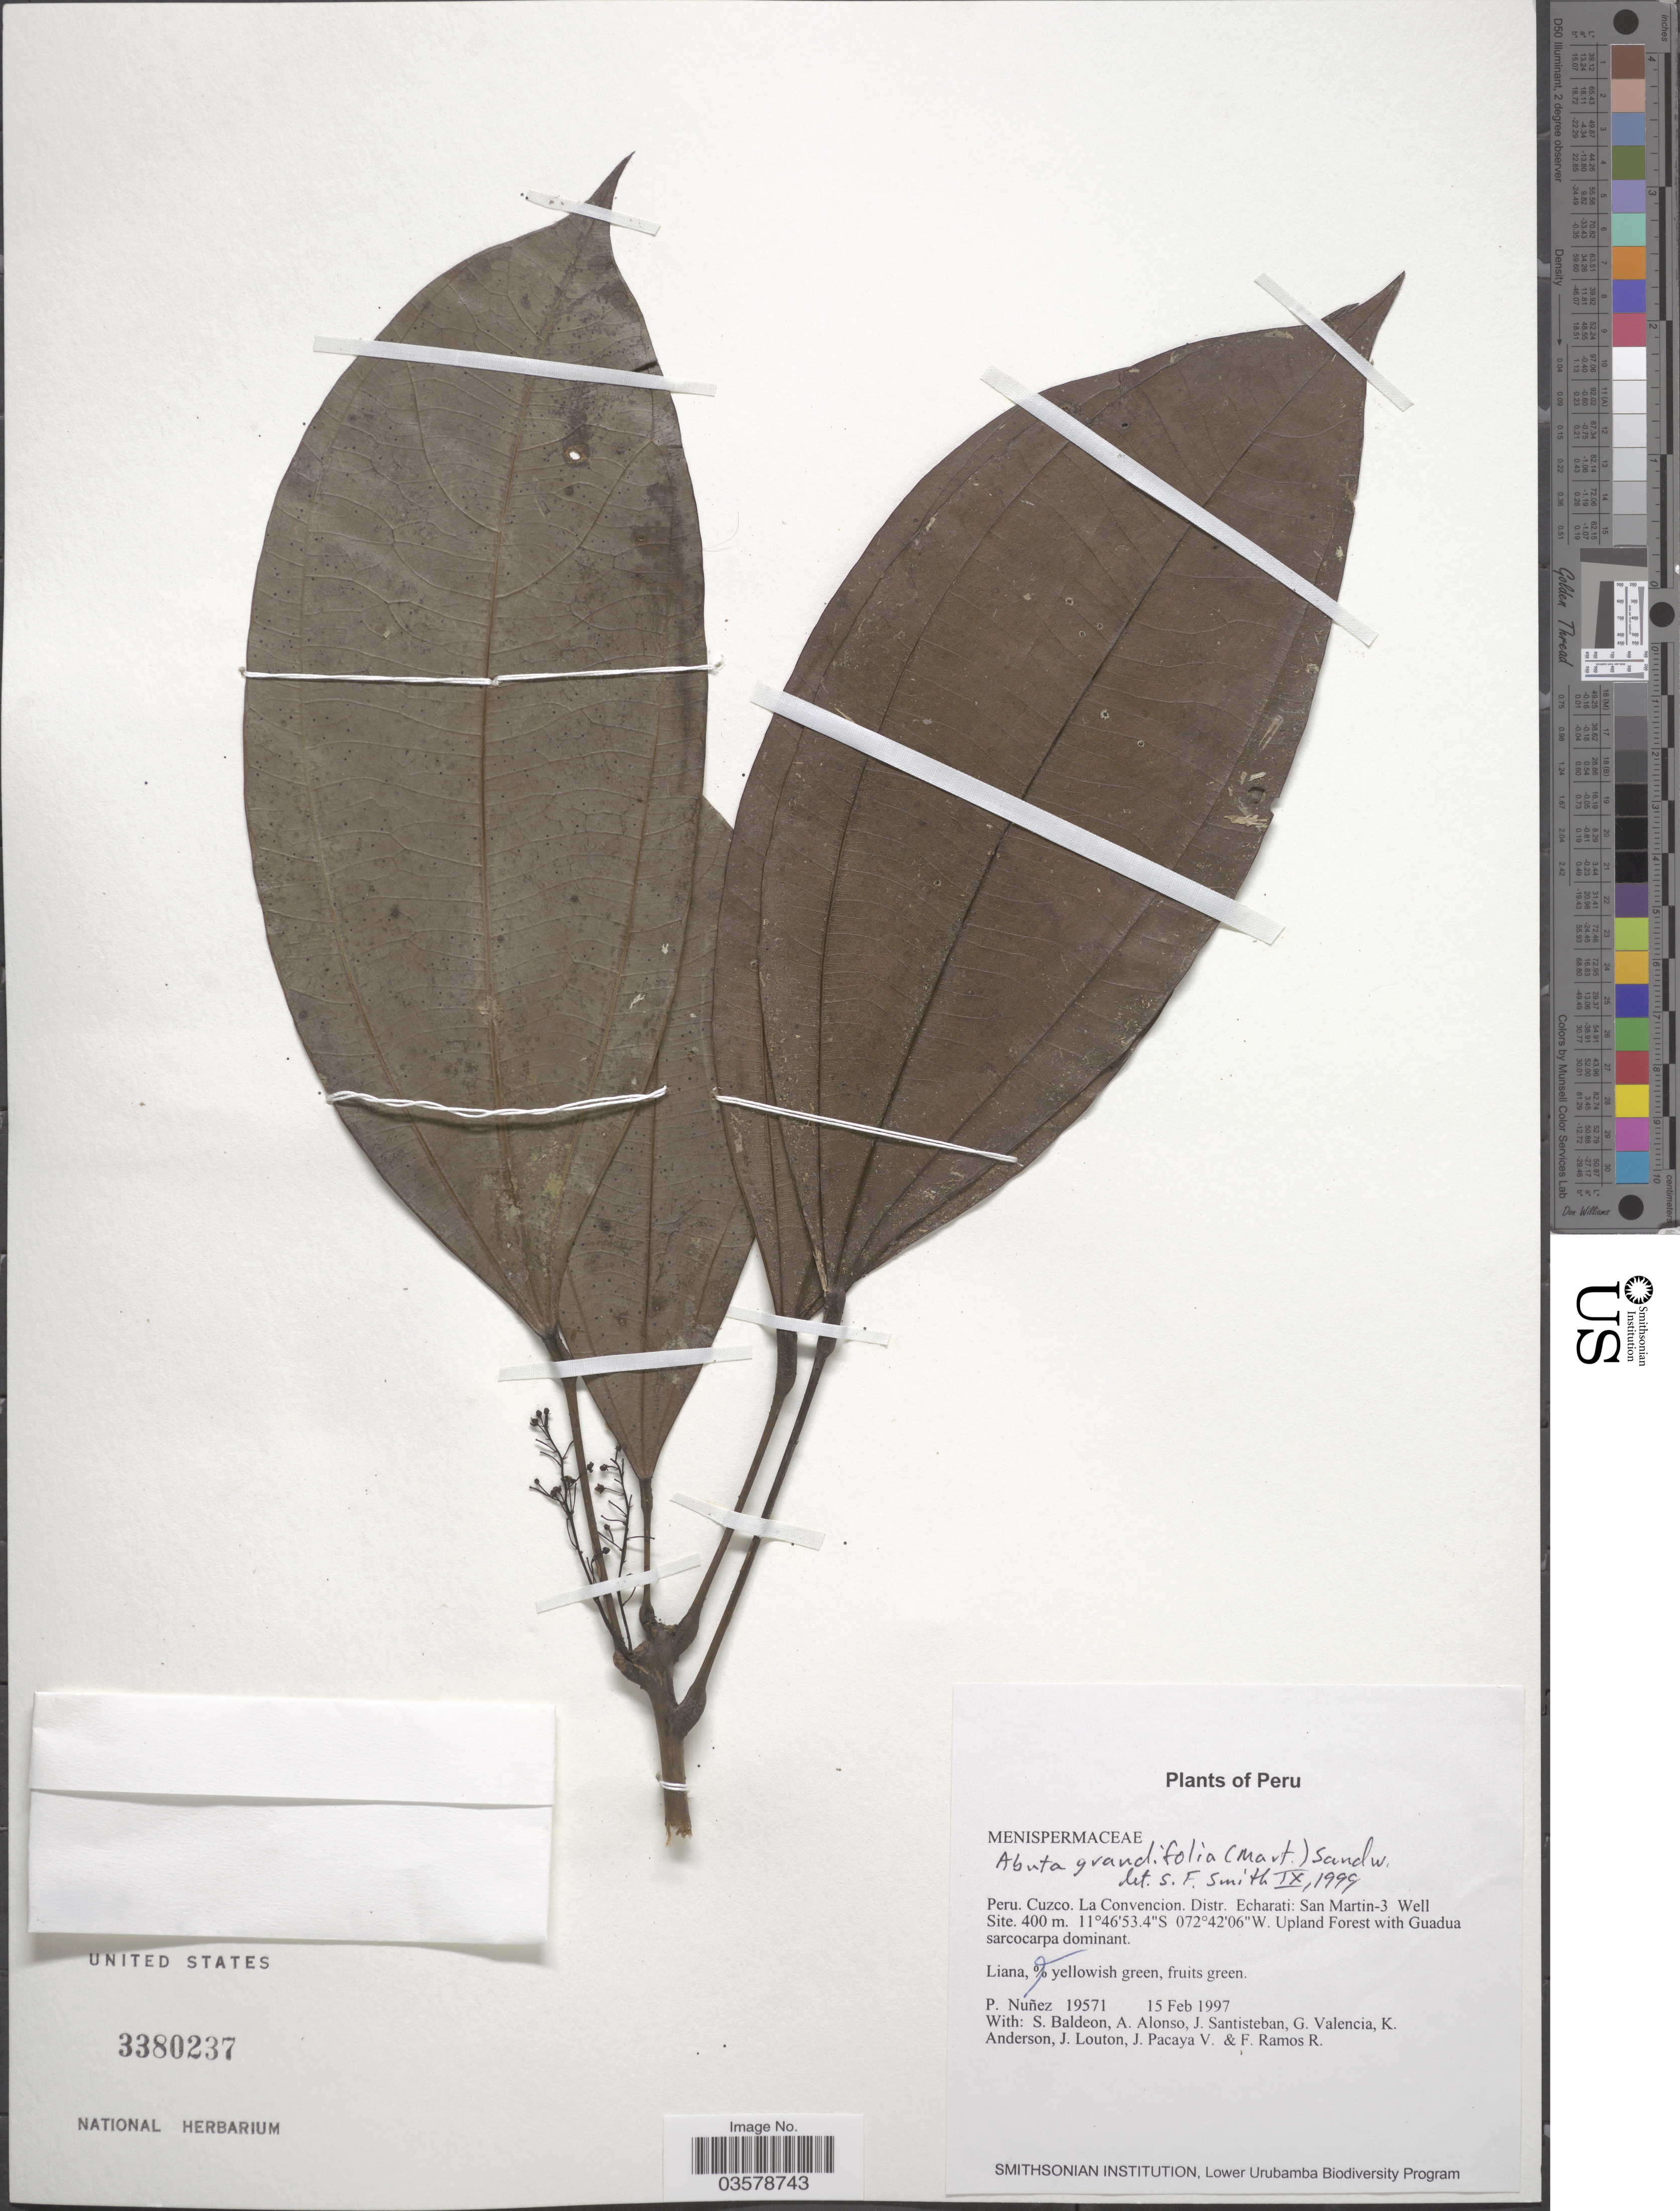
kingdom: Plantae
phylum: Tracheophyta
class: Magnoliopsida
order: Ranunculales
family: Menispermaceae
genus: Abuta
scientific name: Abuta grandifolia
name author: (Mart.) Sandwith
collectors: P. Nuñez V., S. Baldeon, A. Alonso, J. Santisteban & et al.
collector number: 19571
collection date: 1997-02-15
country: Peru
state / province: Cusco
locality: Cuzco. La Convencion, Distr. Echarati: San Martin-3 Well Site.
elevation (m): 400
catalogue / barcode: US 3380237